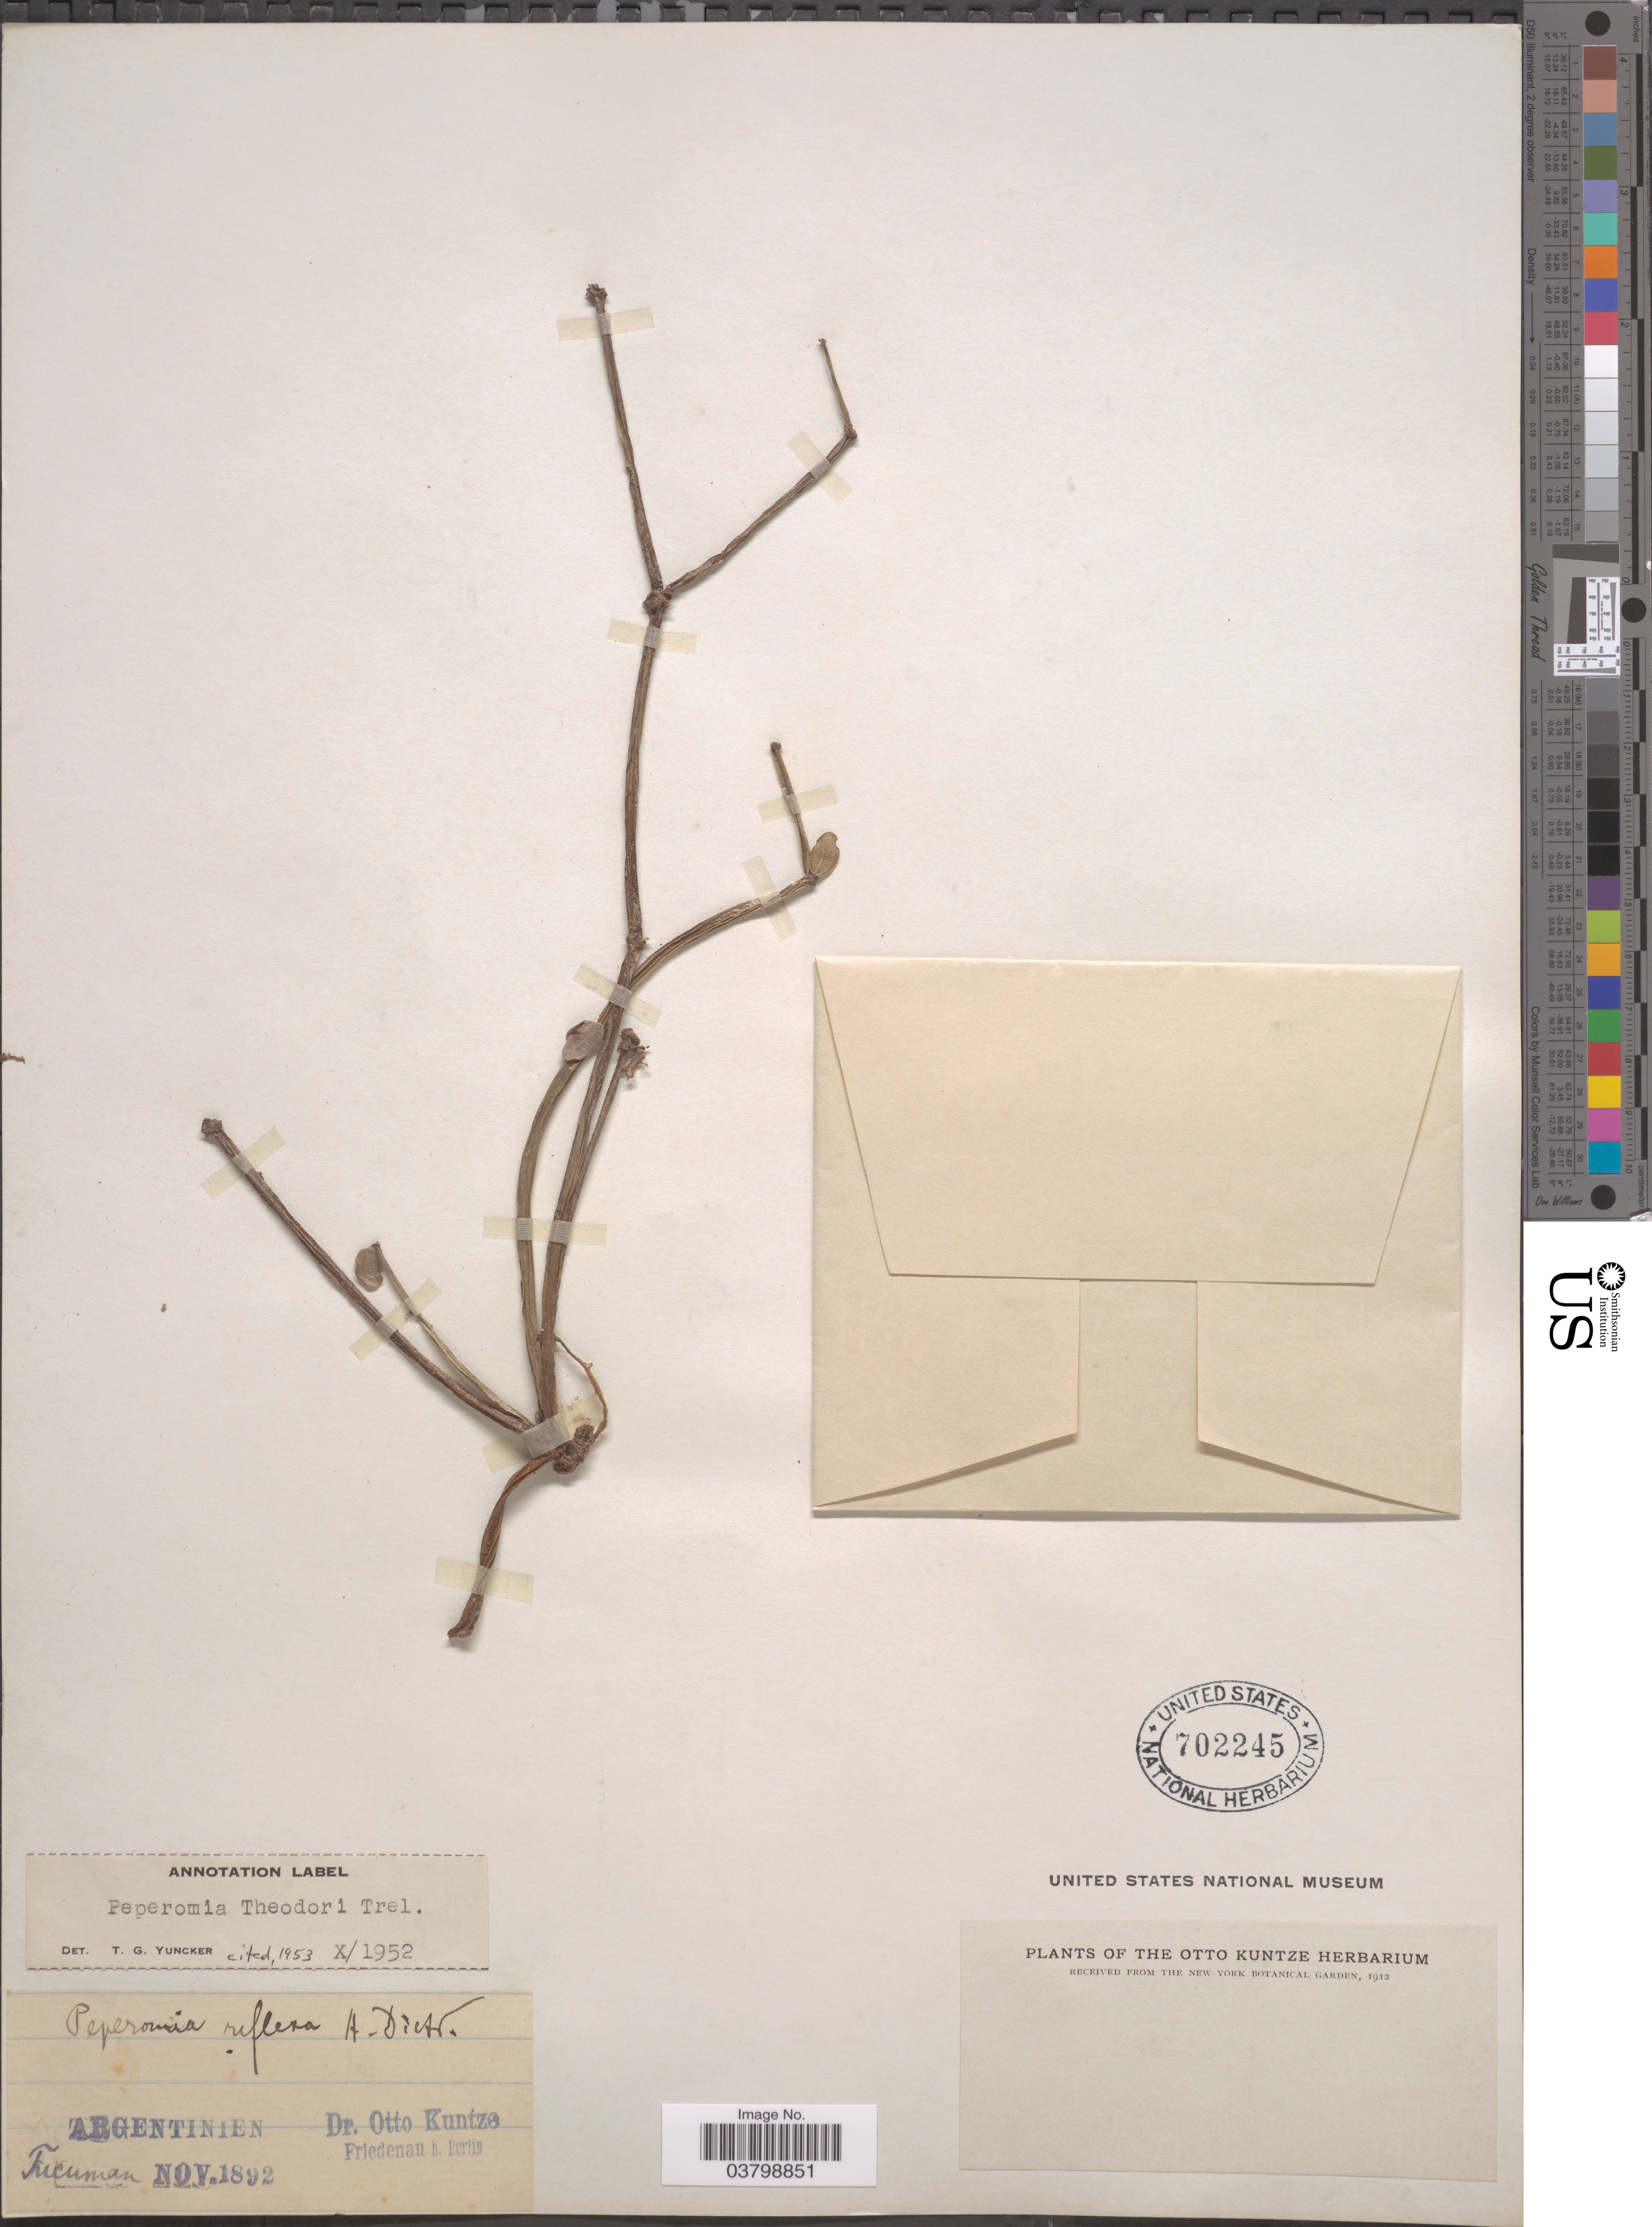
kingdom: Plantae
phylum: Tracheophyta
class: Magnoliopsida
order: Piperales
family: Piperaceae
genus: Peperomia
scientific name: Peperomia theodori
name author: Trel.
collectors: C.E.O. Kuntze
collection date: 1892-11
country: Argentina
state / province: Tucuman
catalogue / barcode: US 702245